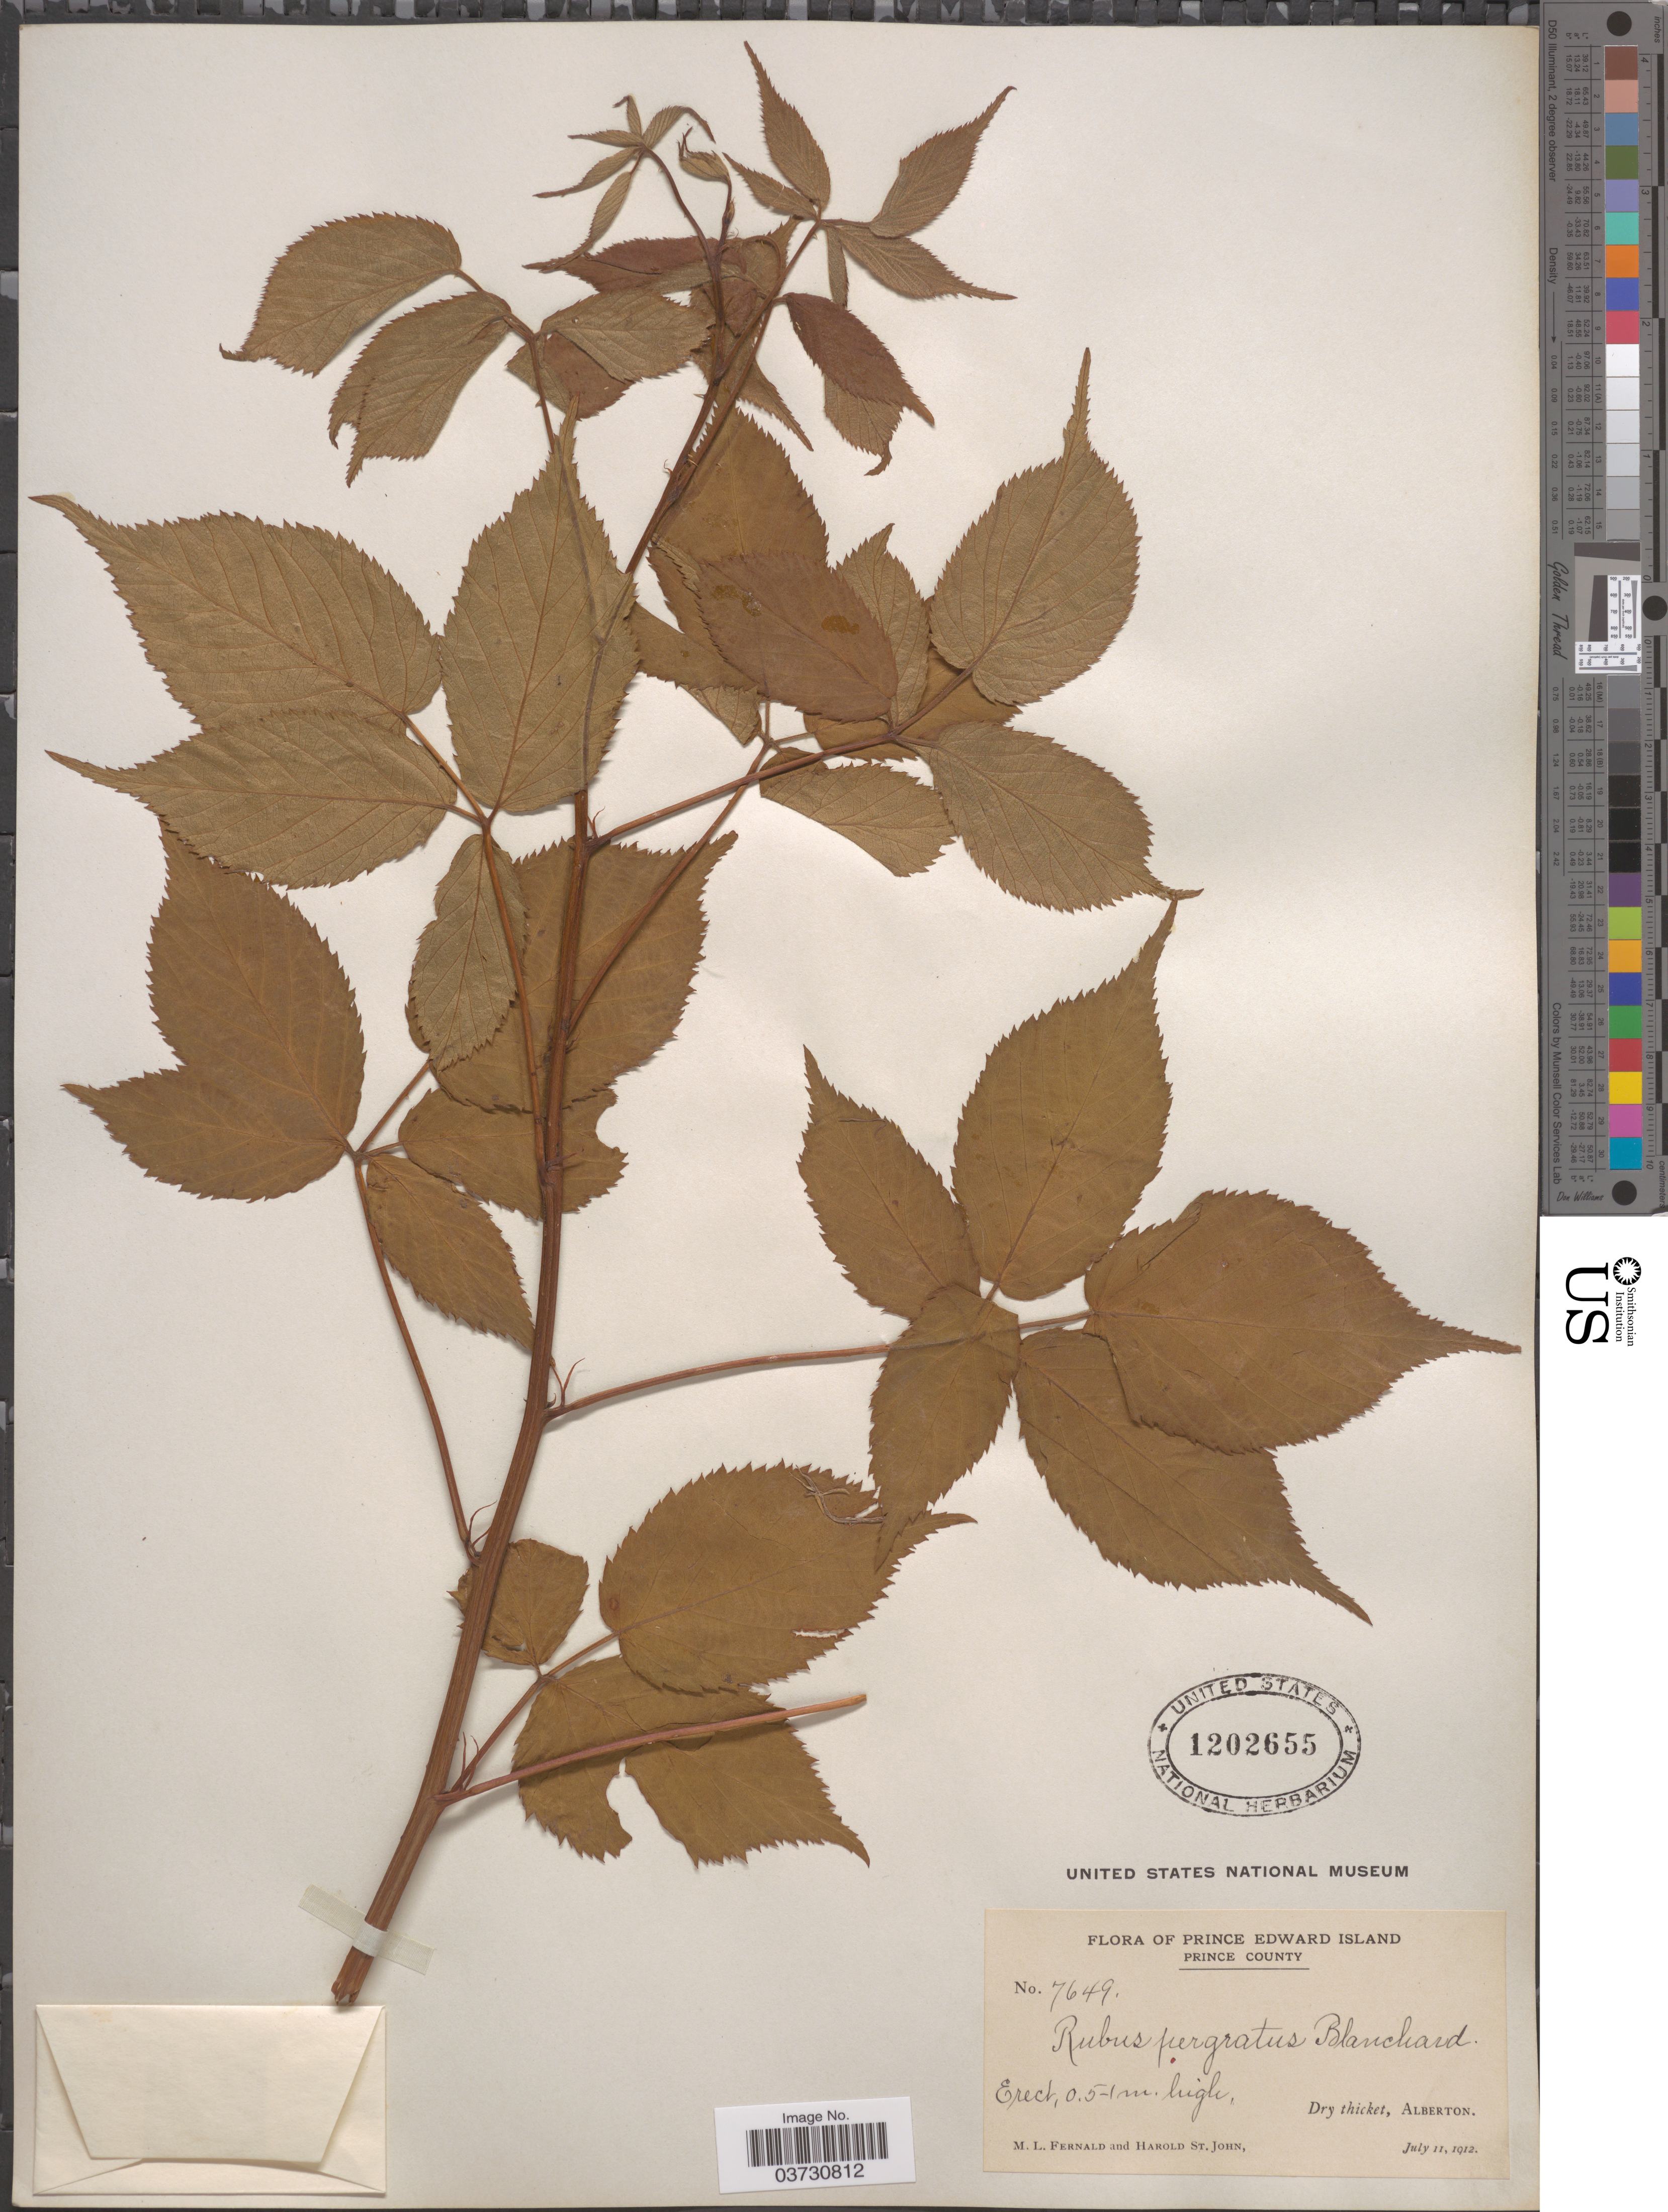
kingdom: Plantae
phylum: Tracheophyta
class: Magnoliopsida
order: Rosales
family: Rosaceae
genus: Rubus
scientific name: Rubus pergratus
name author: Blanch.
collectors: M. L. Fernald & H. St. John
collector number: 7649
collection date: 1912-07-11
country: Canada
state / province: Prince Edward Island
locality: Prince County. Alberton.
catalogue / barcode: US 1202655